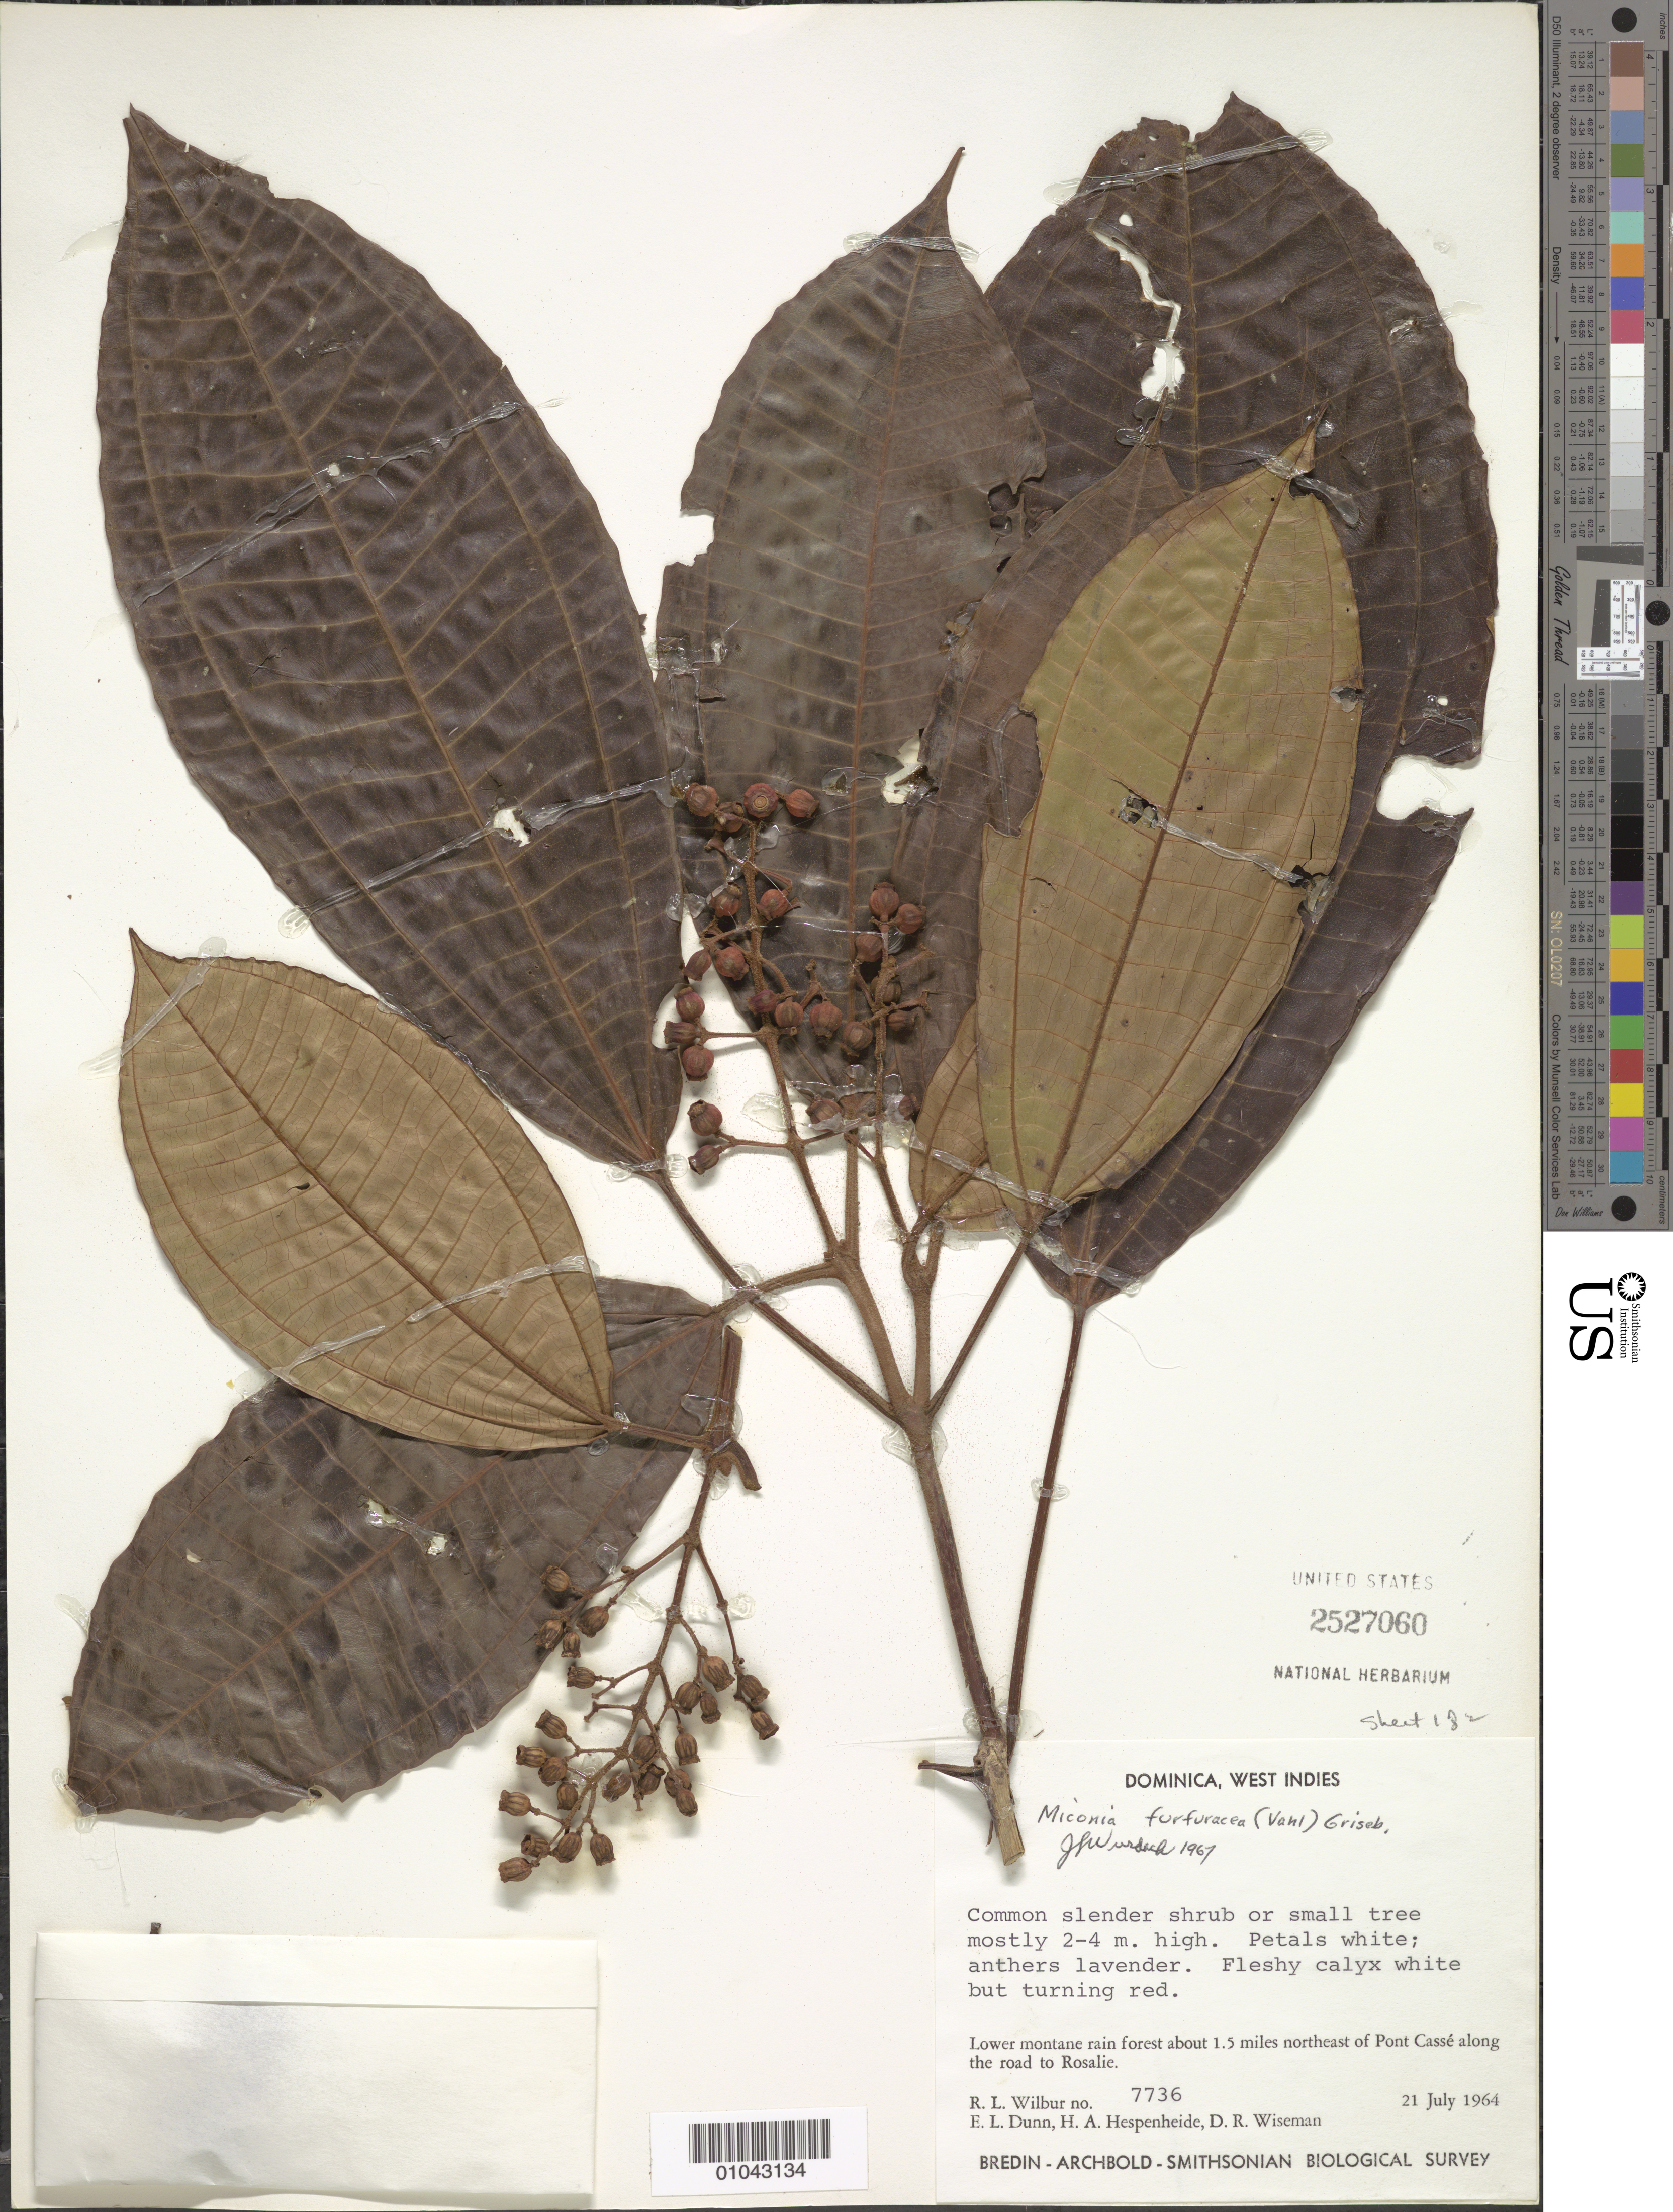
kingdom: Plantae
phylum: Tracheophyta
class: Magnoliopsida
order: Myrtales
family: Melastomataceae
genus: Miconia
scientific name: Miconia furfuracea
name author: (Vahl) Griseb.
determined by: Wurdack, John J., (US), US (UNITED STATES)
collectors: R. L. Wilbur, E. Dunn, H. A. Hespenheide & D. R. Wiseman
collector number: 7736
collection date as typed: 21 Jul 1964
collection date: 1964-07-21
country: Dominica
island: Dominica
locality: Pont Cassé about 1.5 miles northeast along road to Rosalie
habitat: Lower montane rainforest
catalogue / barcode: US 2527060